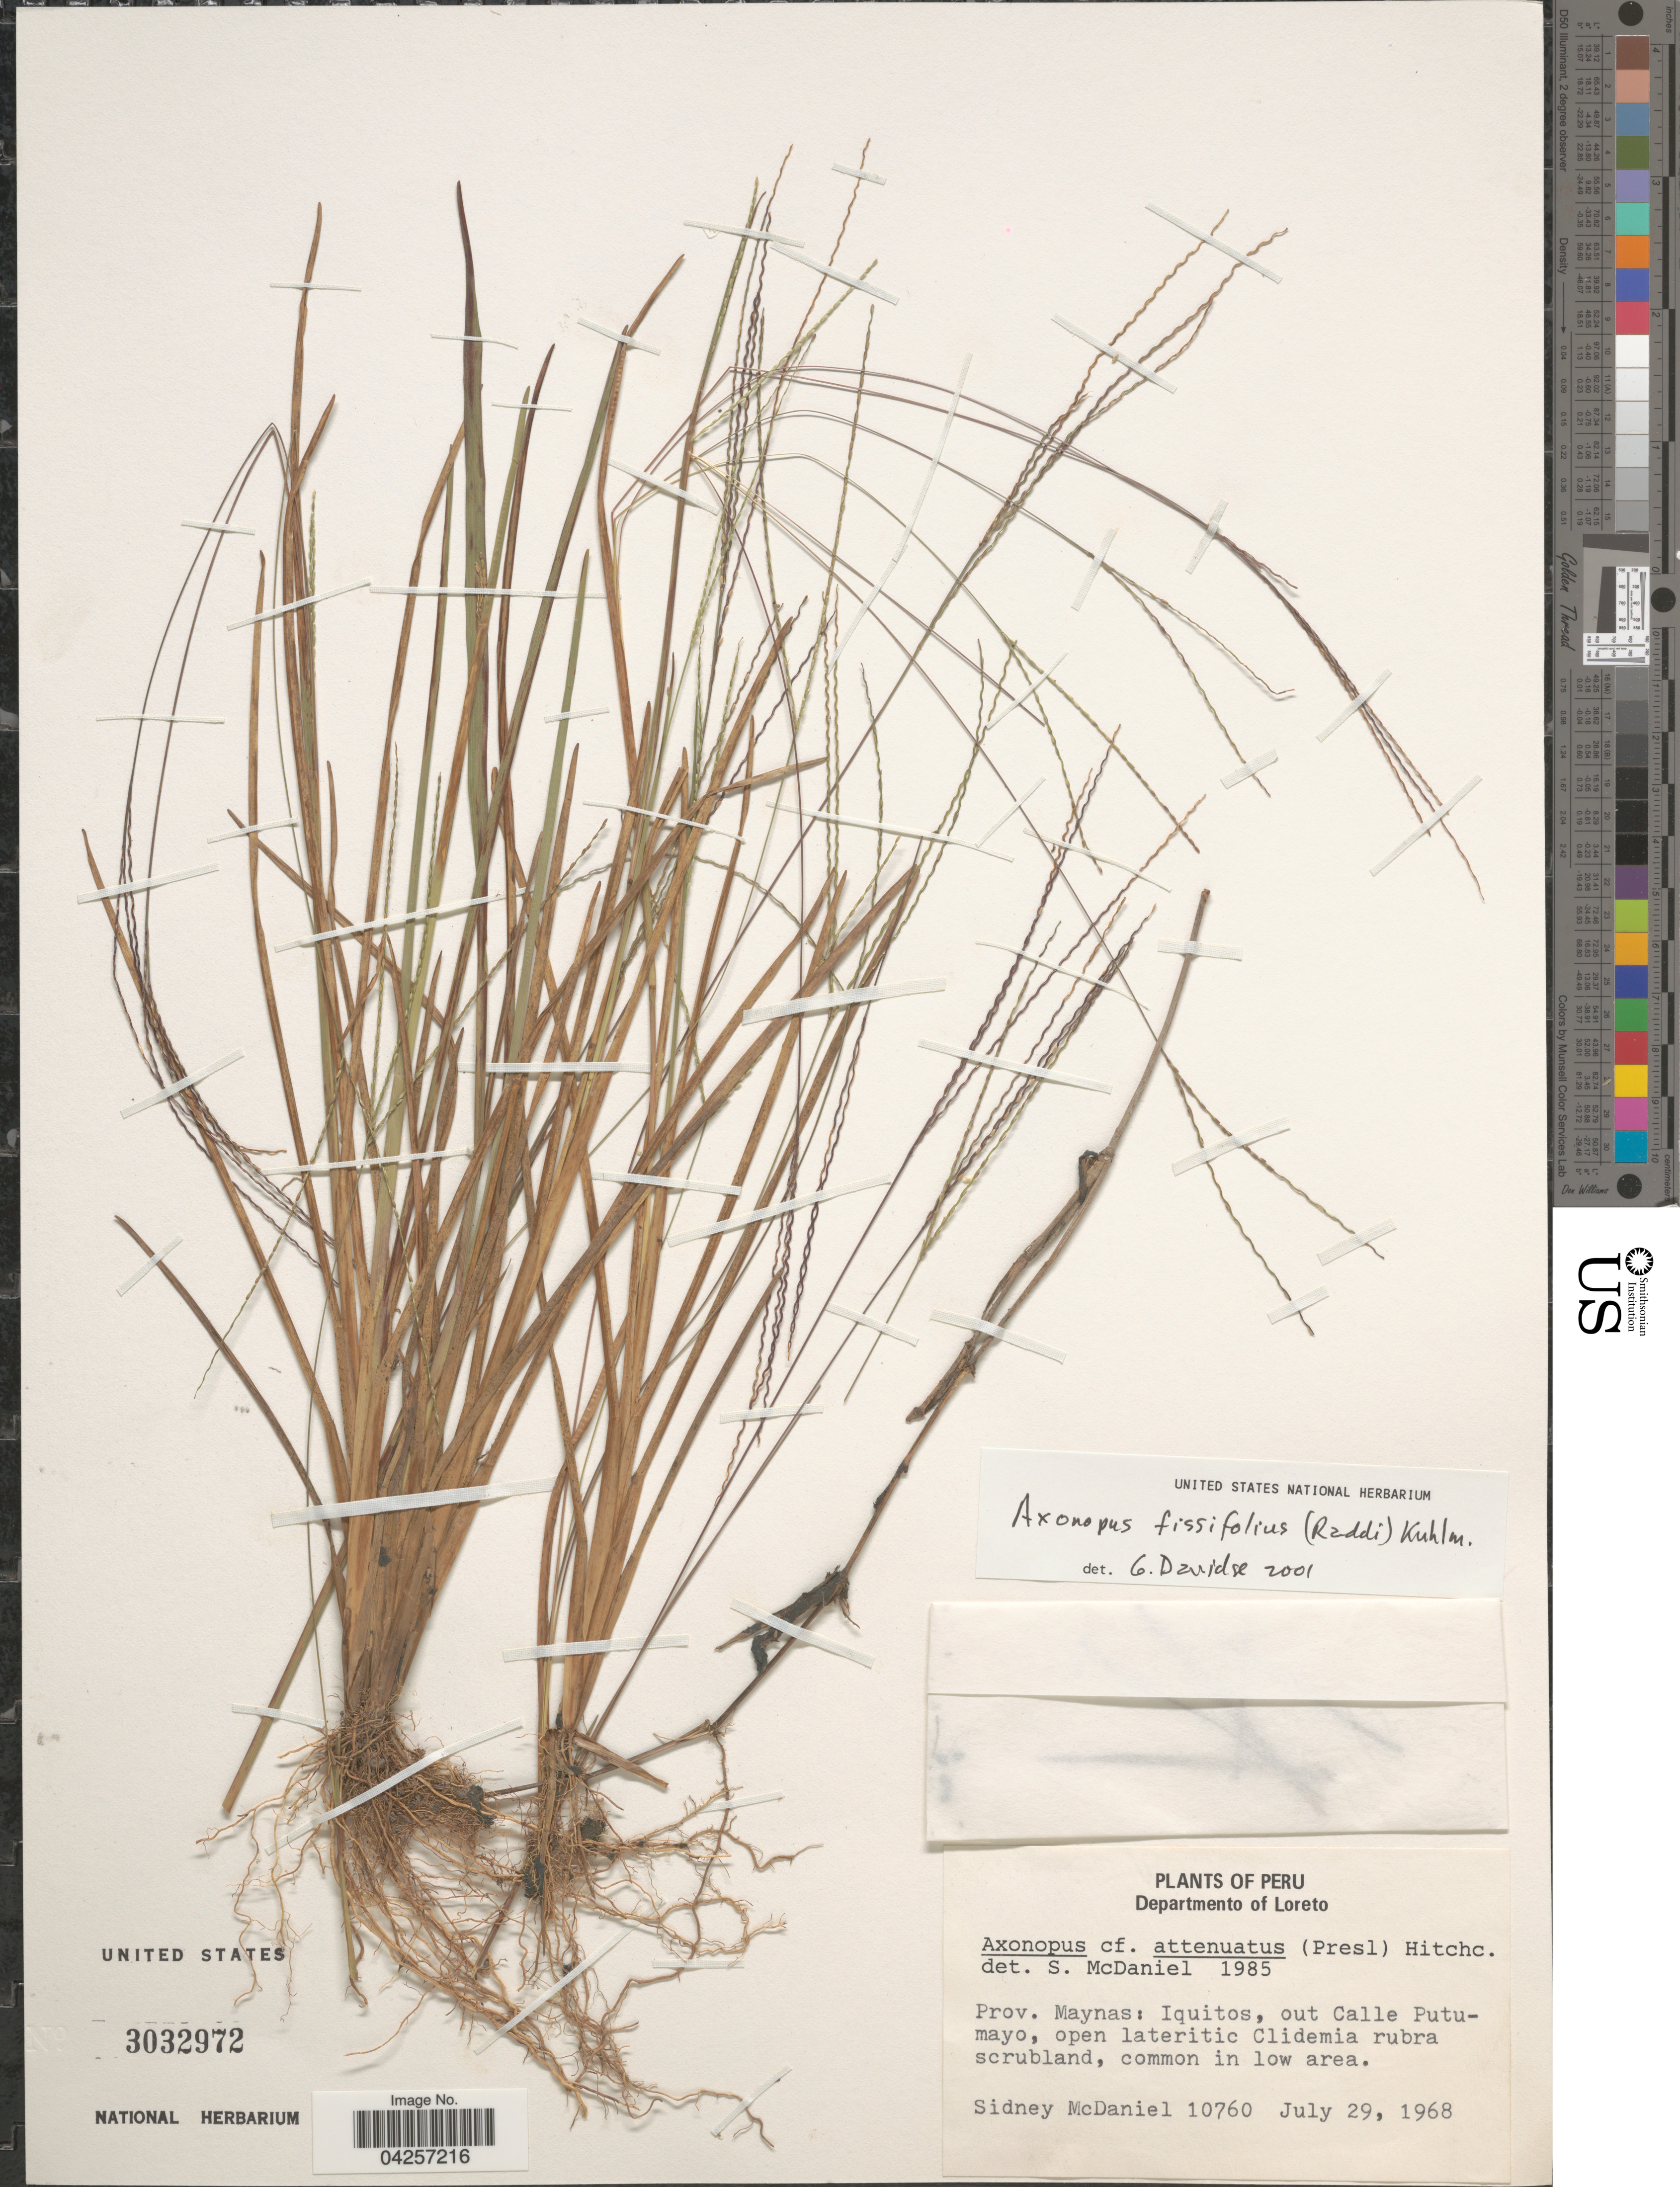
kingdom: Plantae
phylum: Tracheophyta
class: Liliopsida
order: Poales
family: Poaceae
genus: Axonopus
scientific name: Axonopus fissifolius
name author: (Raddi) Kuhlm.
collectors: S. McDaniel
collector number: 10760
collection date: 1968-07-29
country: Peru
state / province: Loreto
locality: Departamento of Loreto. Prov. Maynas: Iquitos, out Calle Putumayo.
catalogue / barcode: US 3032972